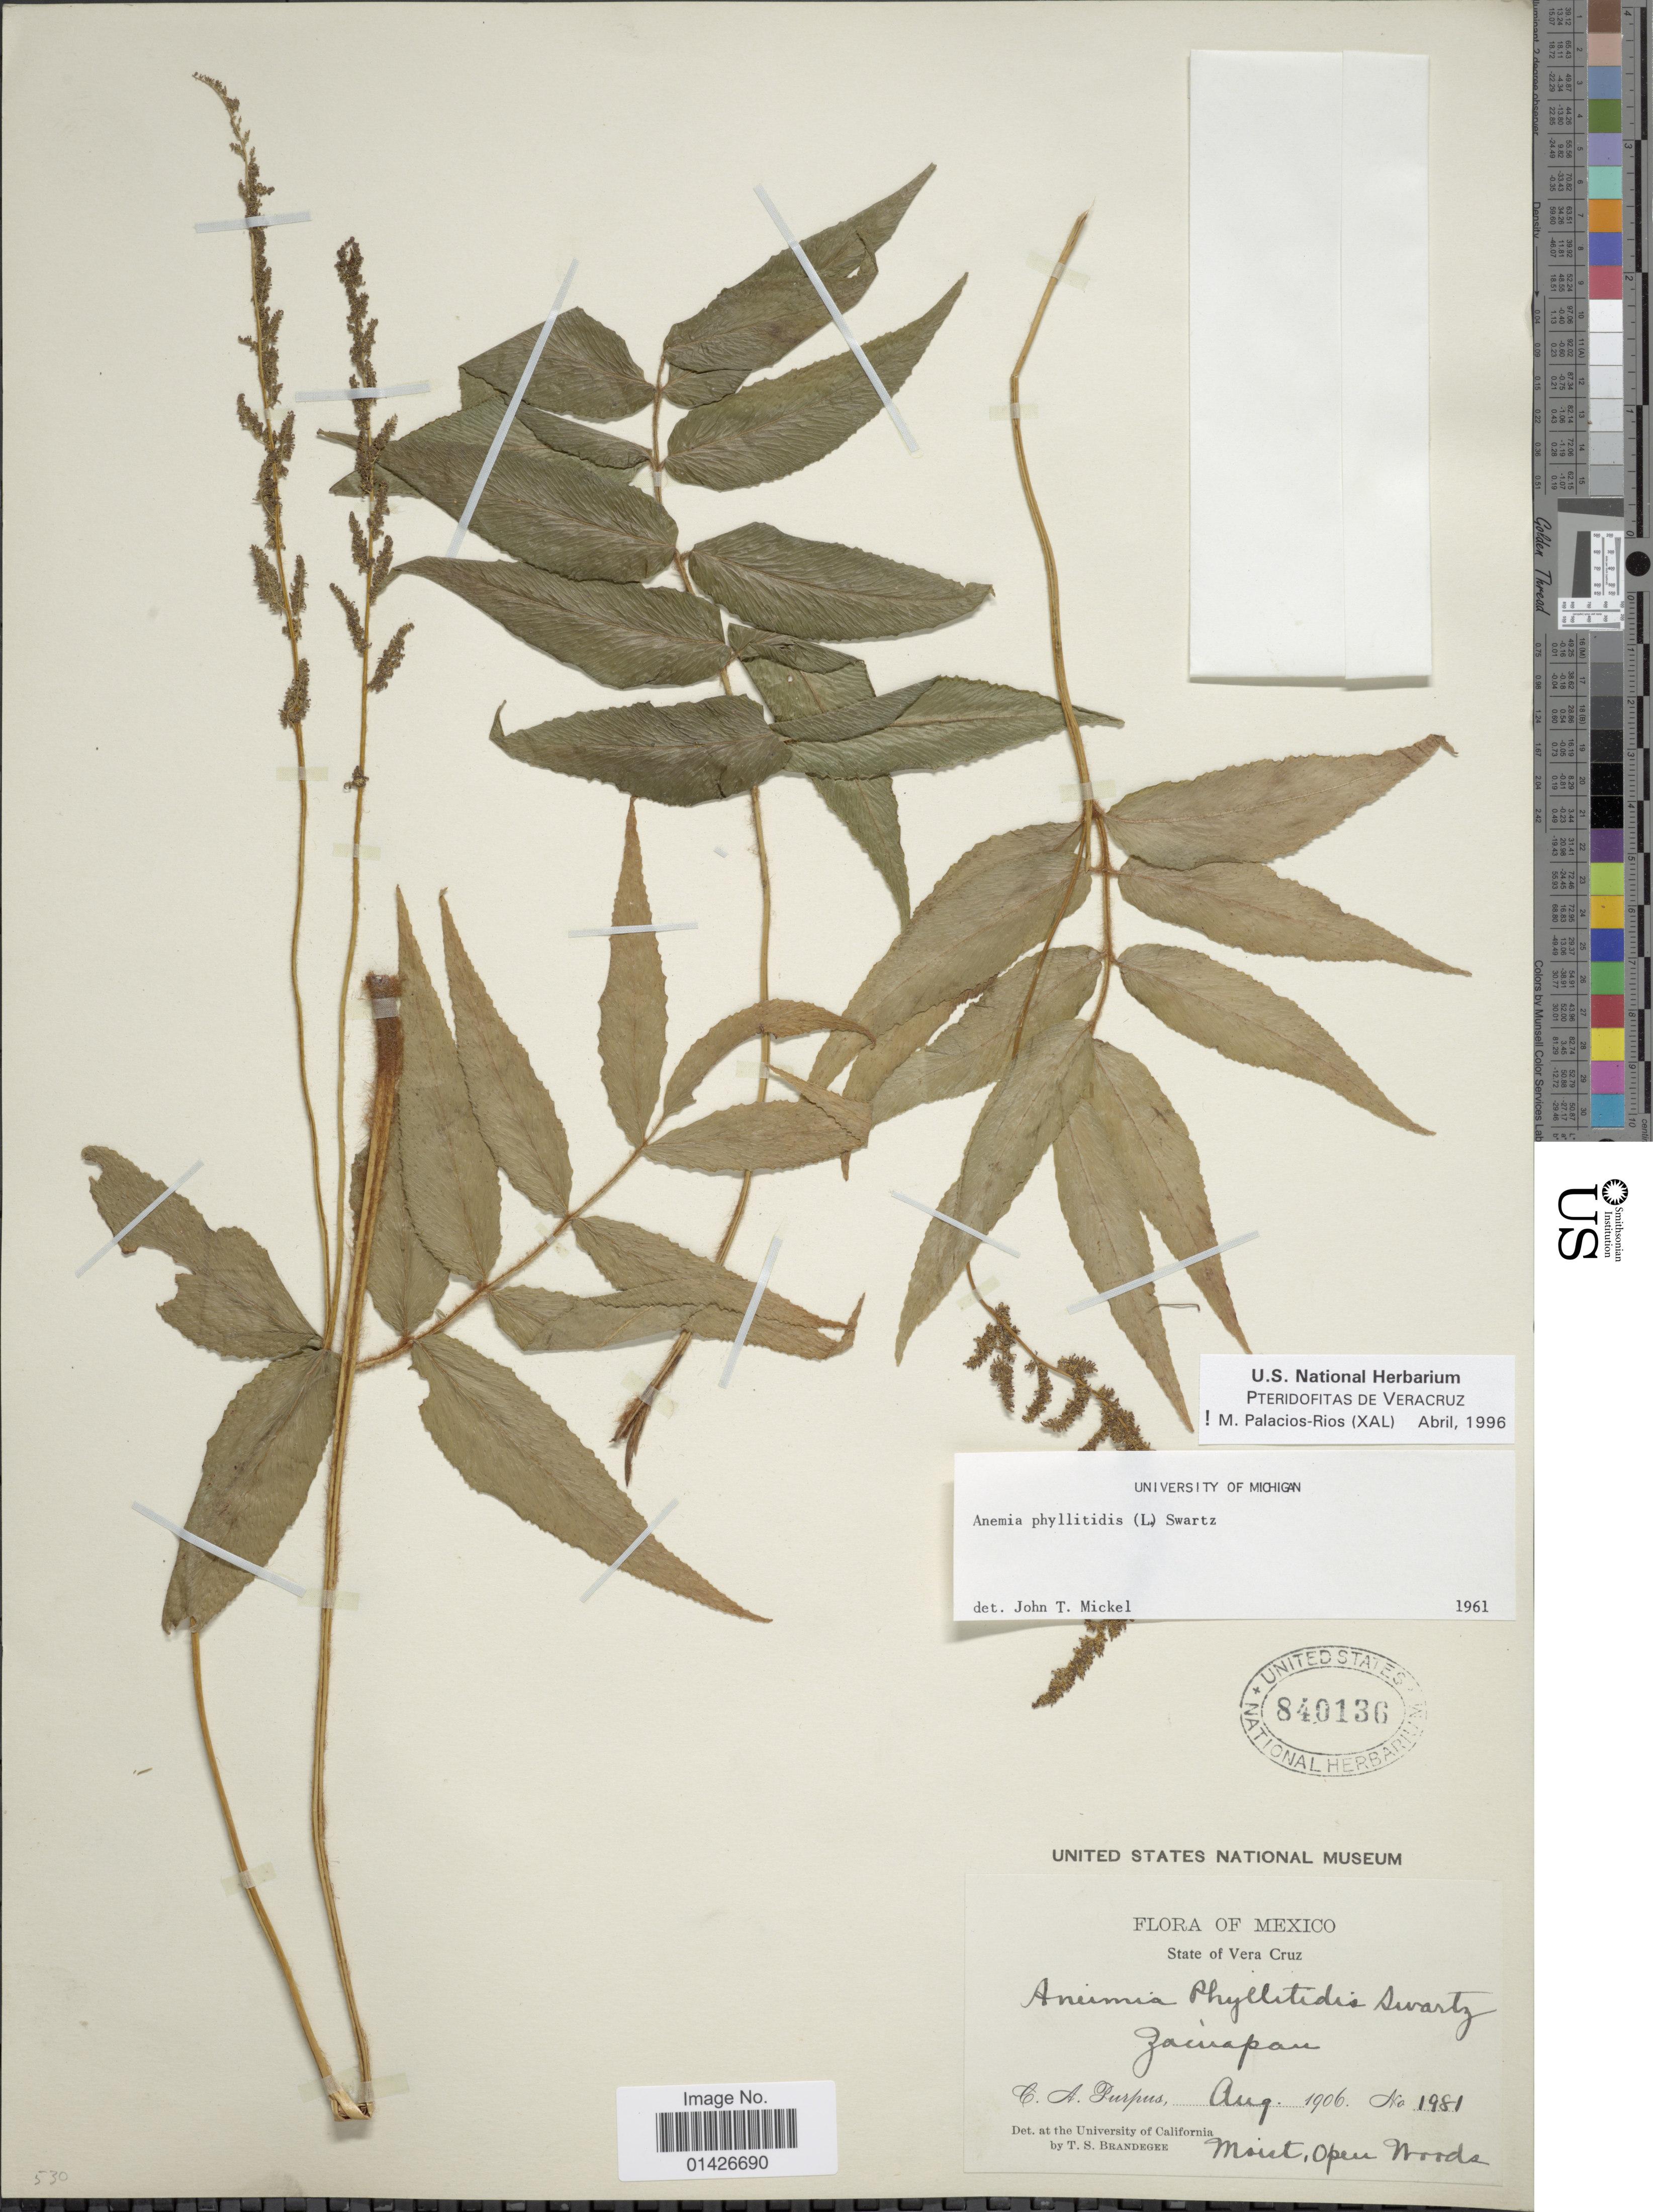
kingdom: Plantae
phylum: Tracheophyta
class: Polypodiopsida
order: Schizaeales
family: Anemiaceae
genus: Anemia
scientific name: Anemia phyllitidis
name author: (L.) Sw.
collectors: C. A. Purpus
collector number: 1981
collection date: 1906-08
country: Mexico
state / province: Veracruz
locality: Zacuapan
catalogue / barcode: US 840136